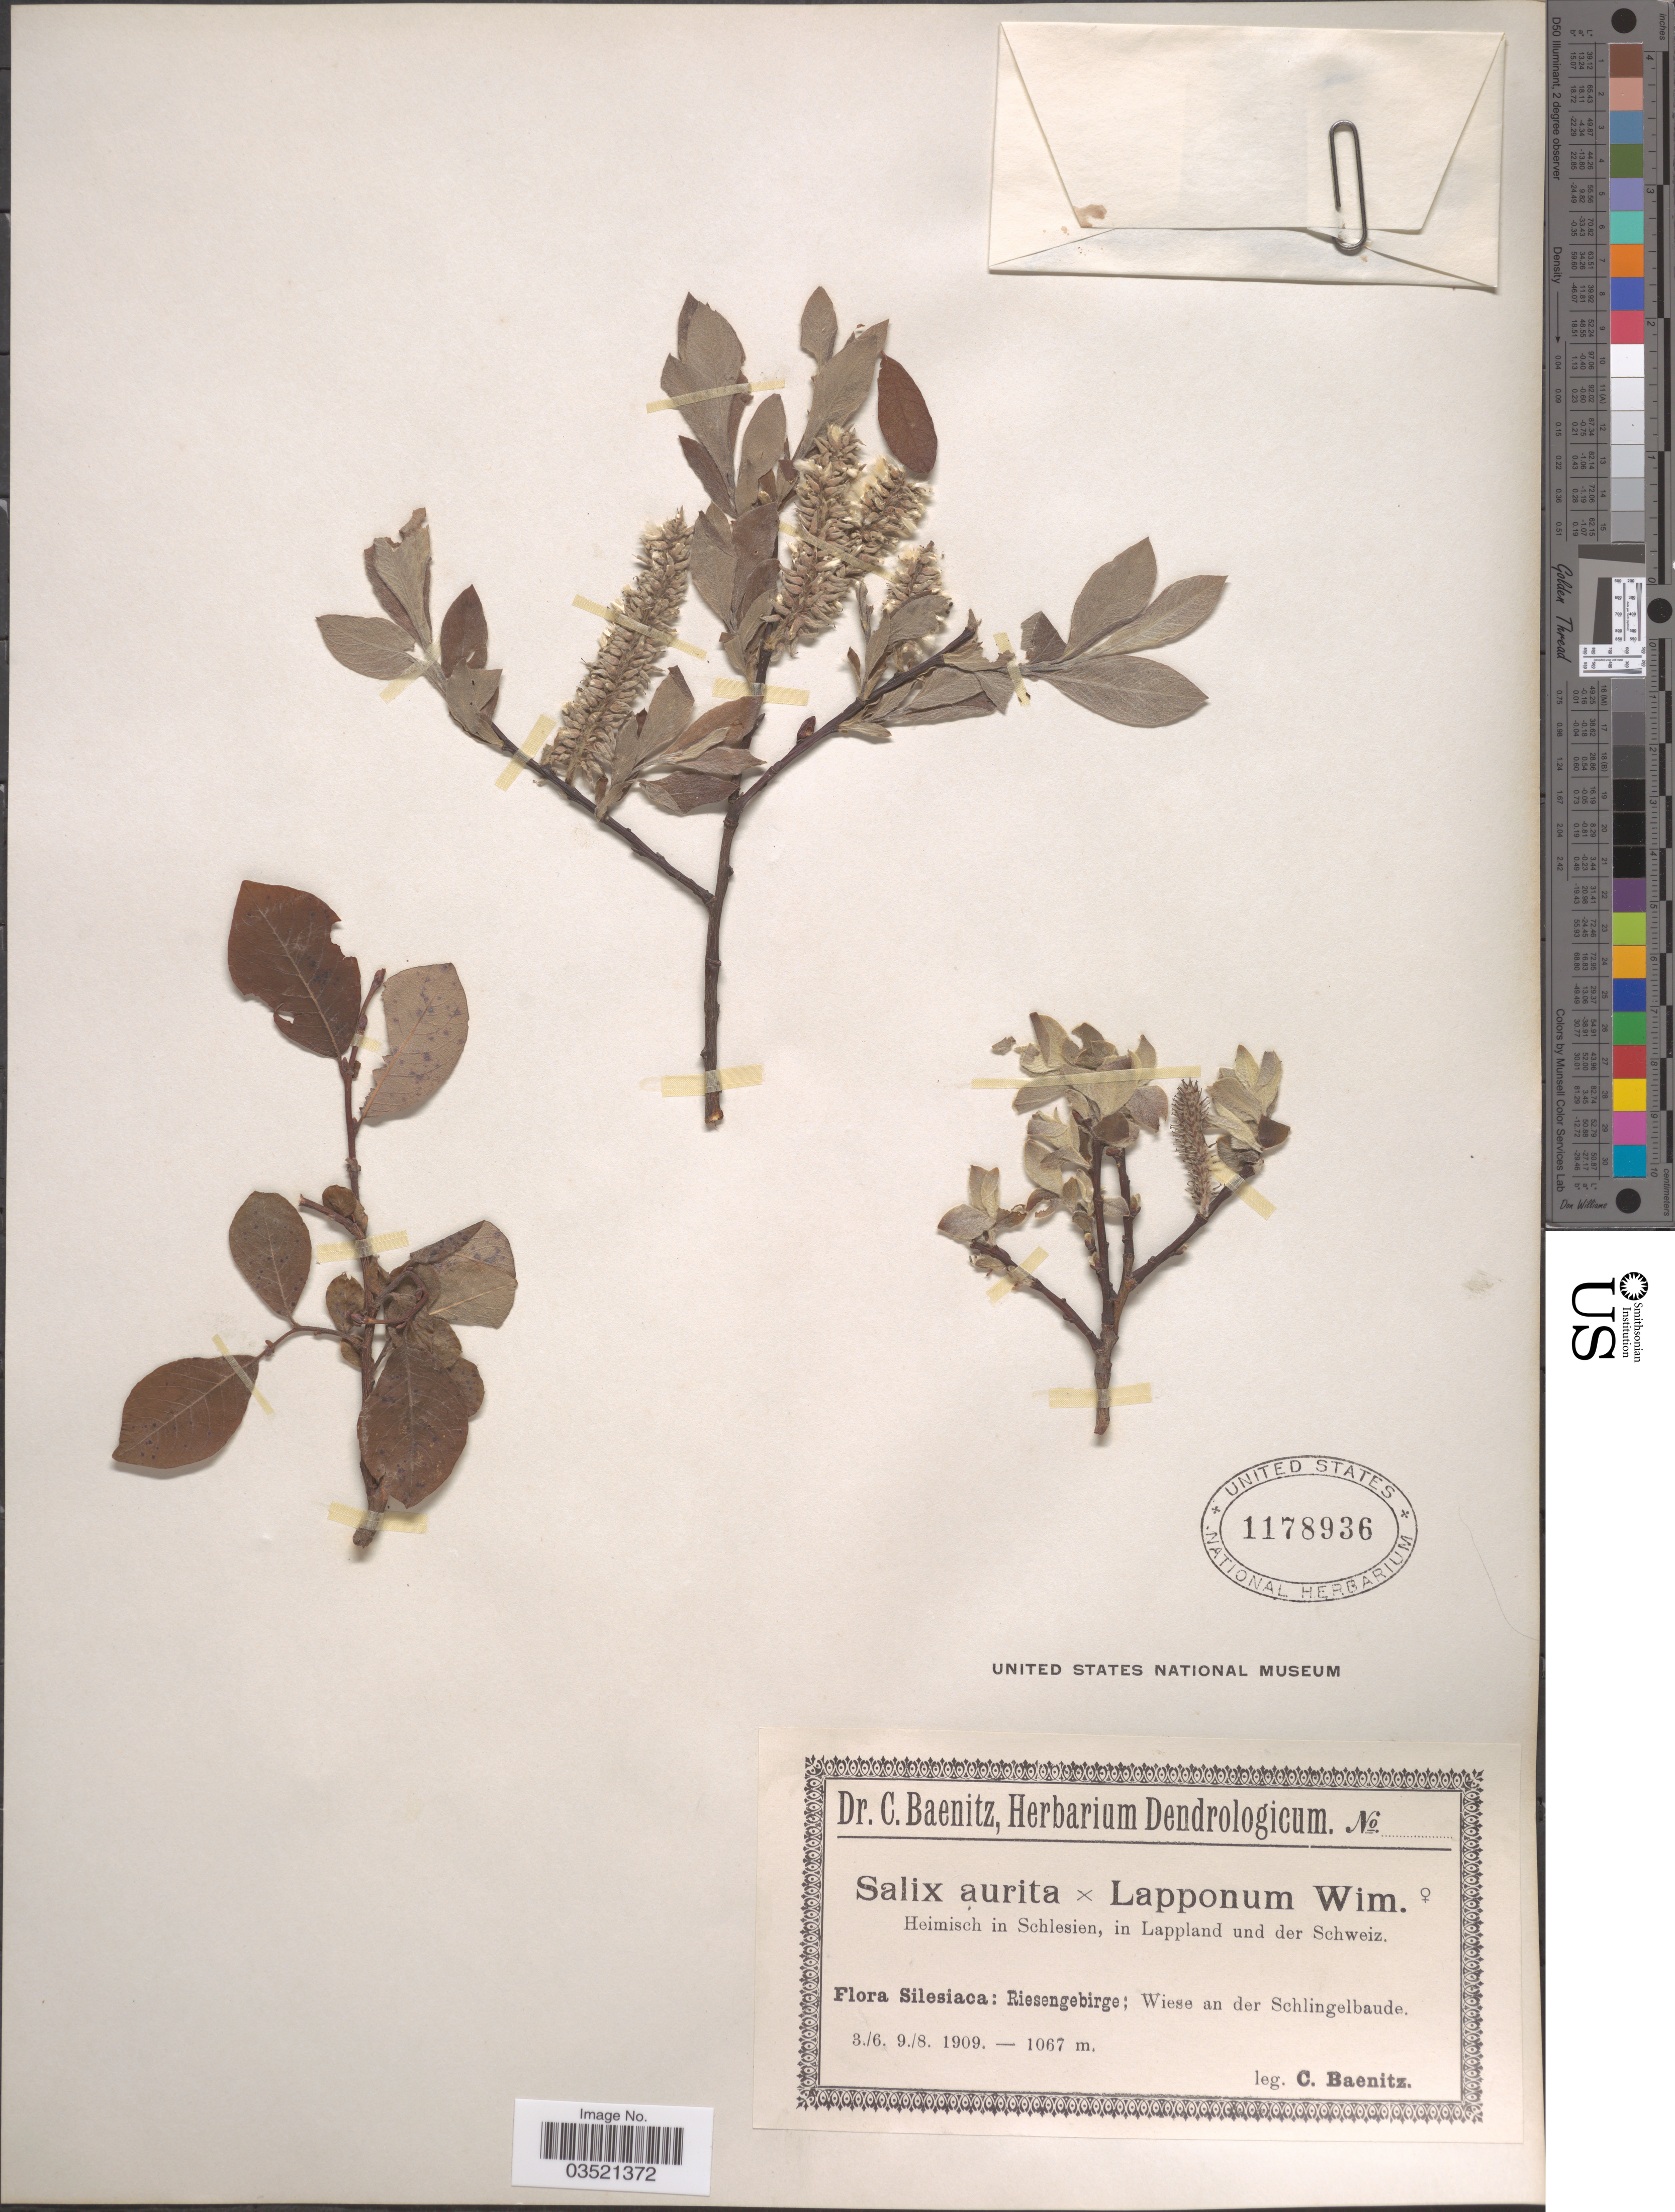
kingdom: Plantae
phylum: Tracheophyta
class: Magnoliopsida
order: Malpighiales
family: Salicaceae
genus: Salix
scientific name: Salix aurita x S. lapponum L.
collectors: C. G. Baenitz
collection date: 1909-06-03/1909-08-09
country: Poland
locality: Silesiaca: Riesengebirge; Wiese an der Schlingelbaude.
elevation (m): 1067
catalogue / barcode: US 1178936